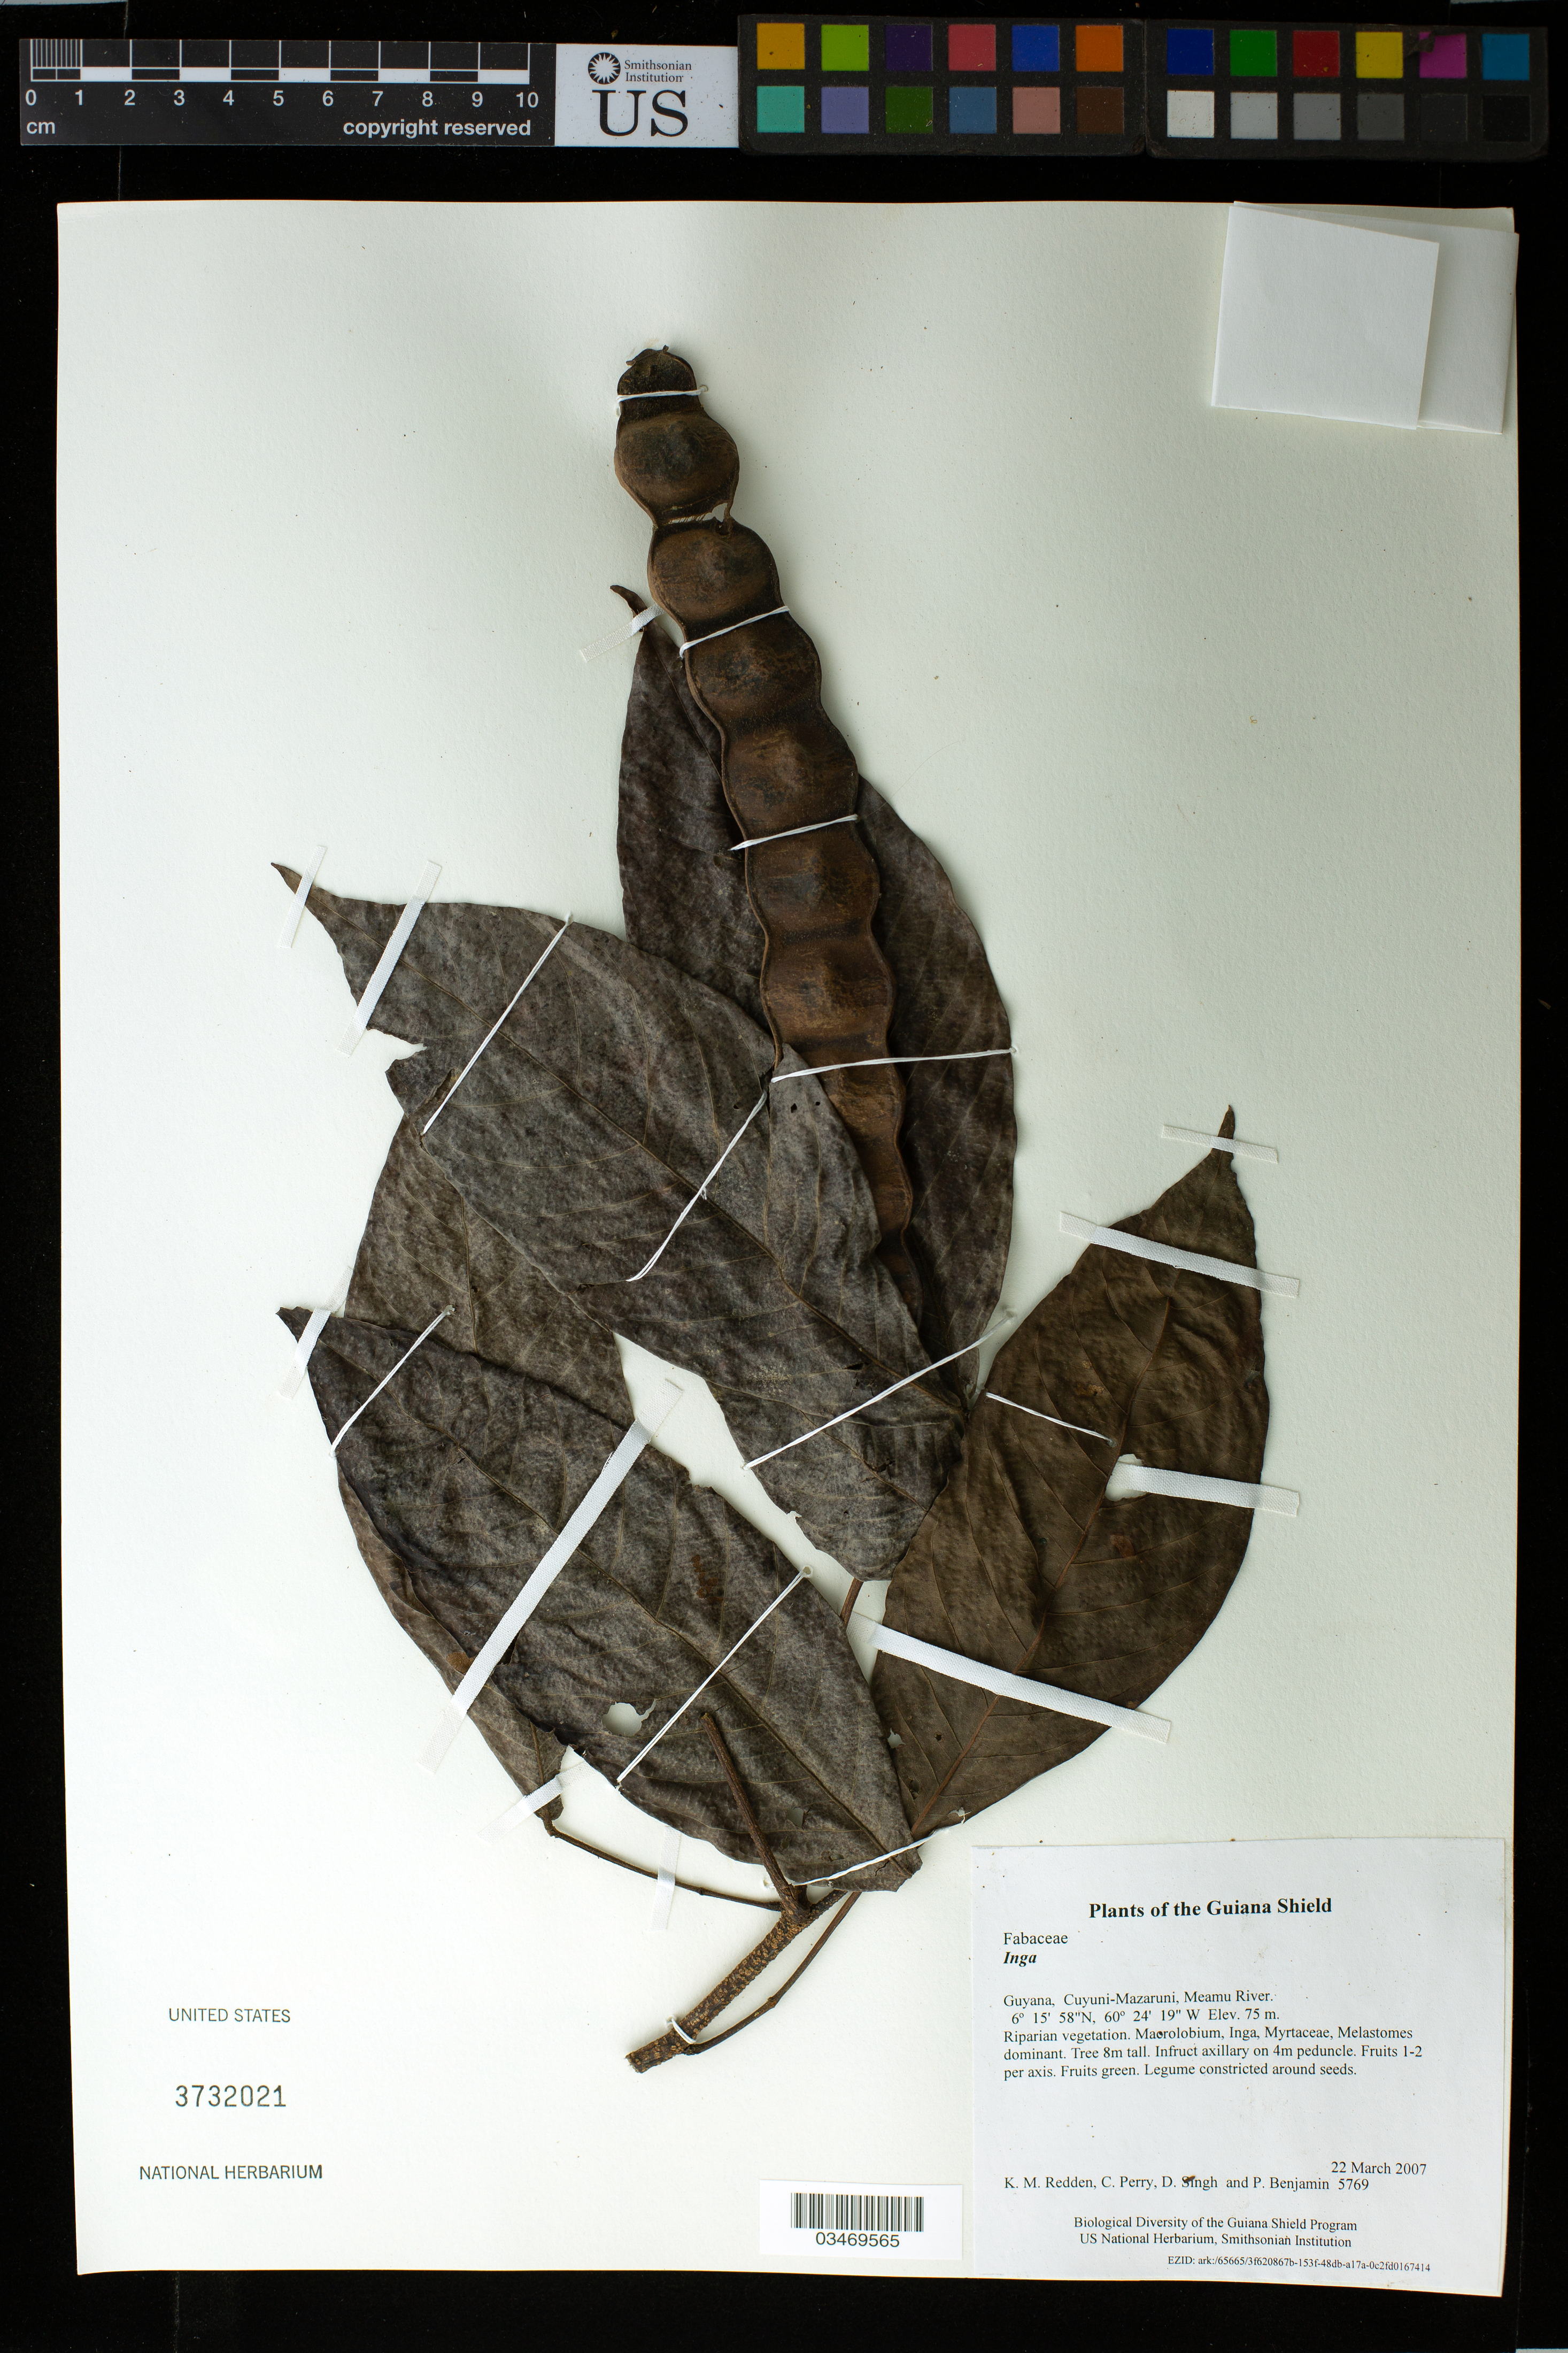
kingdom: Plantae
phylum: Tracheophyta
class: Magnoliopsida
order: Fabales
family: Fabaceae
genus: Inga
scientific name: Inga sp.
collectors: K. M. Redden, C. Perry, D. Singh & P. Benjamin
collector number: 5769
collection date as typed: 22 March 2007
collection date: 2007-03-22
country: Guyana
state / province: Cuyuni-Mazaruni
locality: Meamu River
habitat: Riparian vegetation. Macrolobium, Inga, Myrtaceae, Melastomes dominant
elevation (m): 75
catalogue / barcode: US 3732021